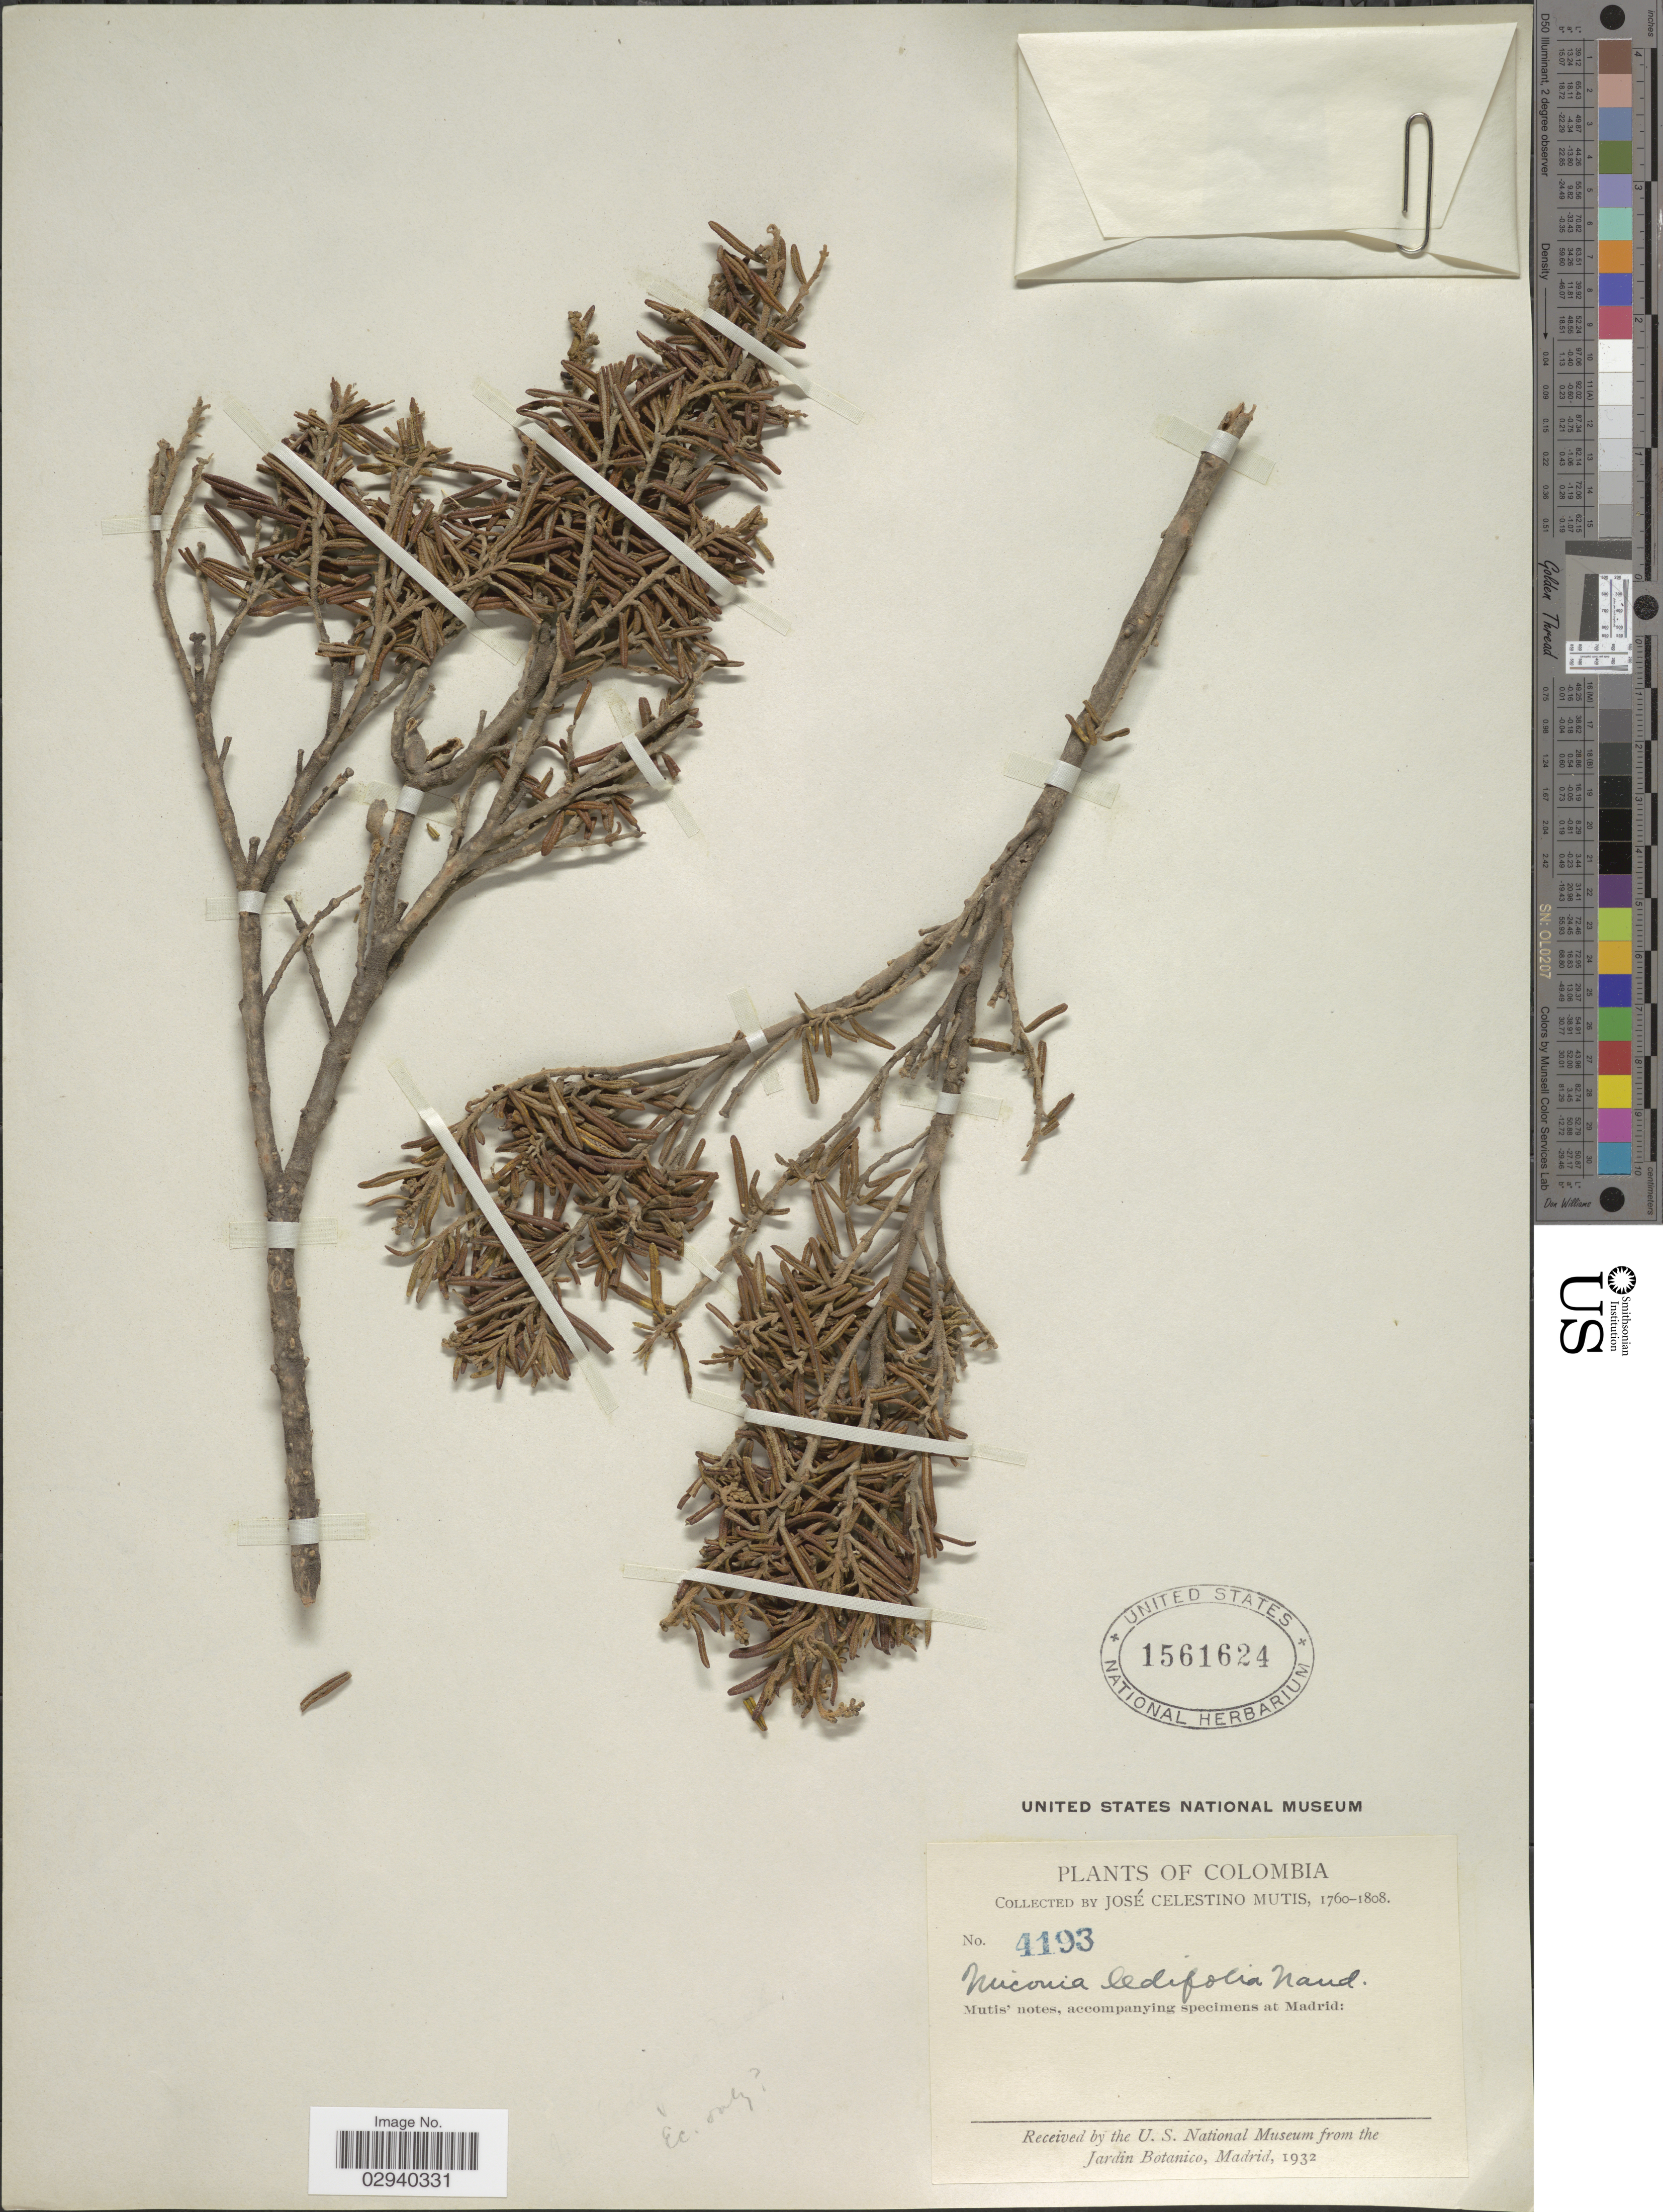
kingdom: Plantae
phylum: Tracheophyta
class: Magnoliopsida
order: Myrtales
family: Melastomataceae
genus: Miconia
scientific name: Miconia ledifolia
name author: (DC.) Naudin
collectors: J. C. B. Mutis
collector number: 4193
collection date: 1760/1808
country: Colombia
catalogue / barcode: US 1561624